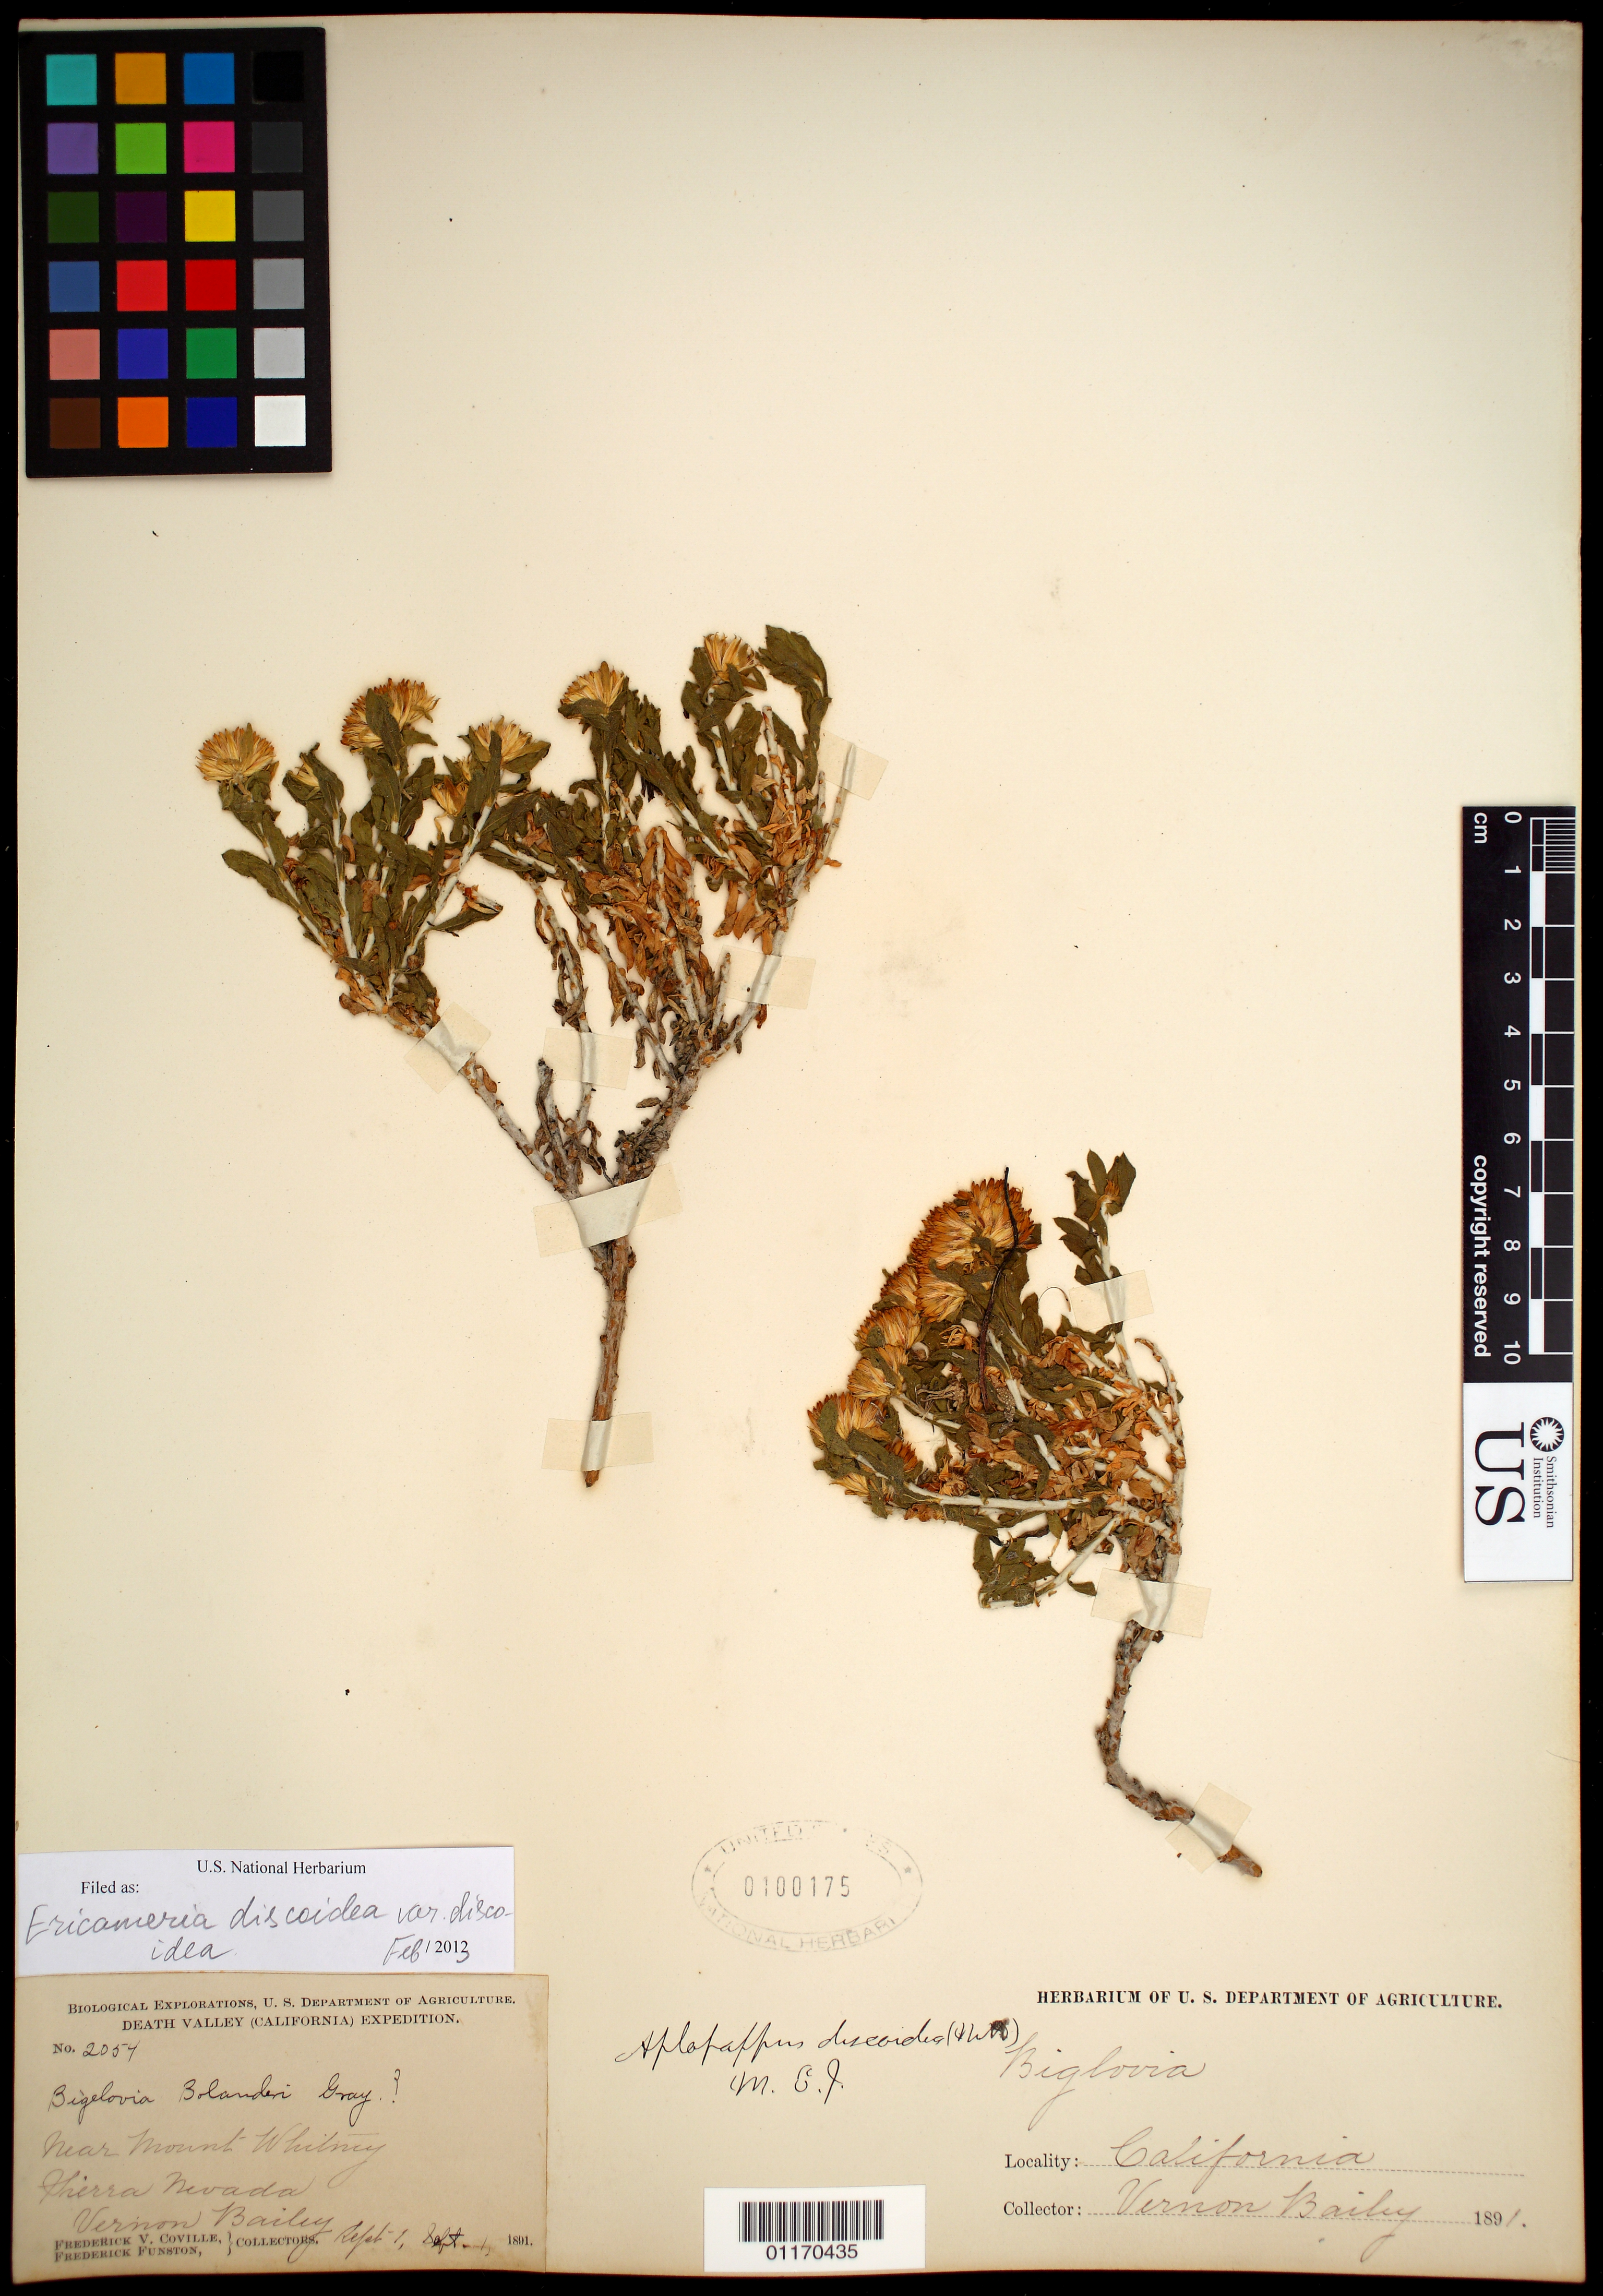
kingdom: Plantae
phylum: Tracheophyta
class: Magnoliopsida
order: Asterales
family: Asteraceae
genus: Ericameria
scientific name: Ericameria discoidea var. discoidea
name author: (Nutt.) G.L. Nesom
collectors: V. O. Bailey, F. V. Coville & F. Funston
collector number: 2054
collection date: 1891-09-01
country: United States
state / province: California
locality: near Mount Whitney, Sierra Nevada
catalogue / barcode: US 100175